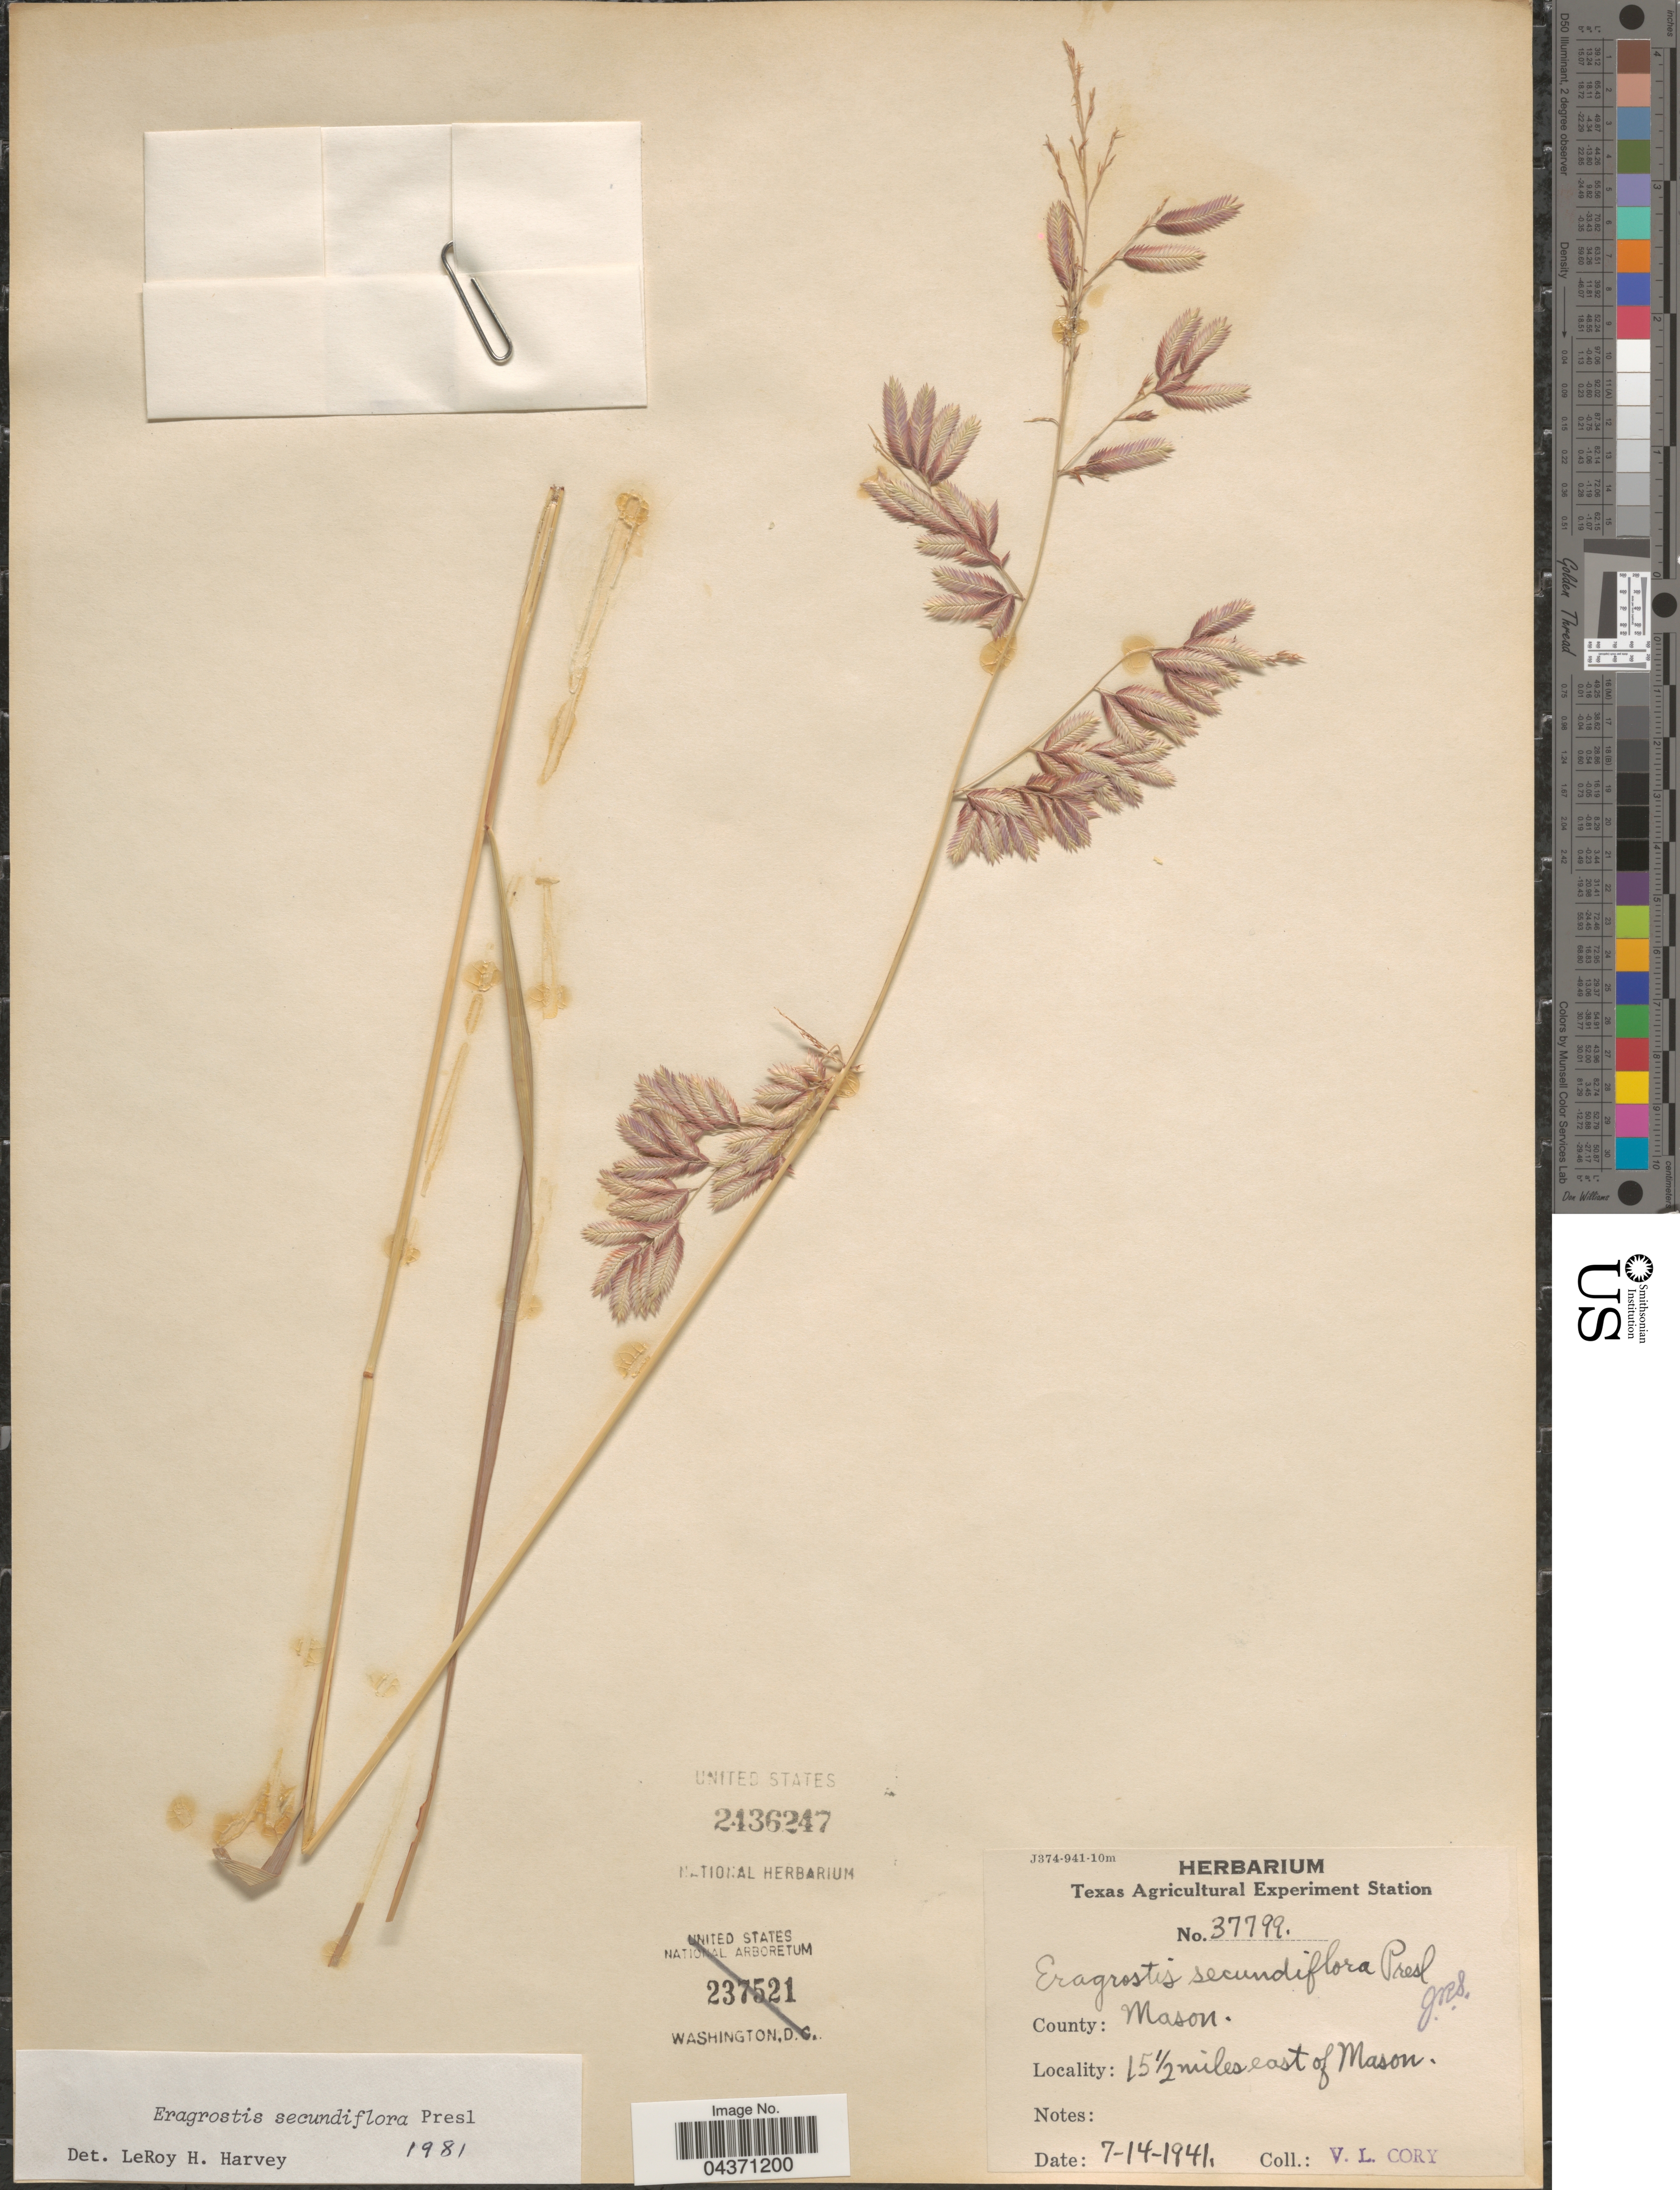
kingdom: Plantae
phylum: Tracheophyta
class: Liliopsida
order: Poales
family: Poaceae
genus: Eragrostis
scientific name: Eragrostis secundiflora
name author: J. Presl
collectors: V. Cory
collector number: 37799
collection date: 1941-07-14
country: United States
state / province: Texas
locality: County: Mason. 15½ miles east of Mason.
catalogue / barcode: US 2436247